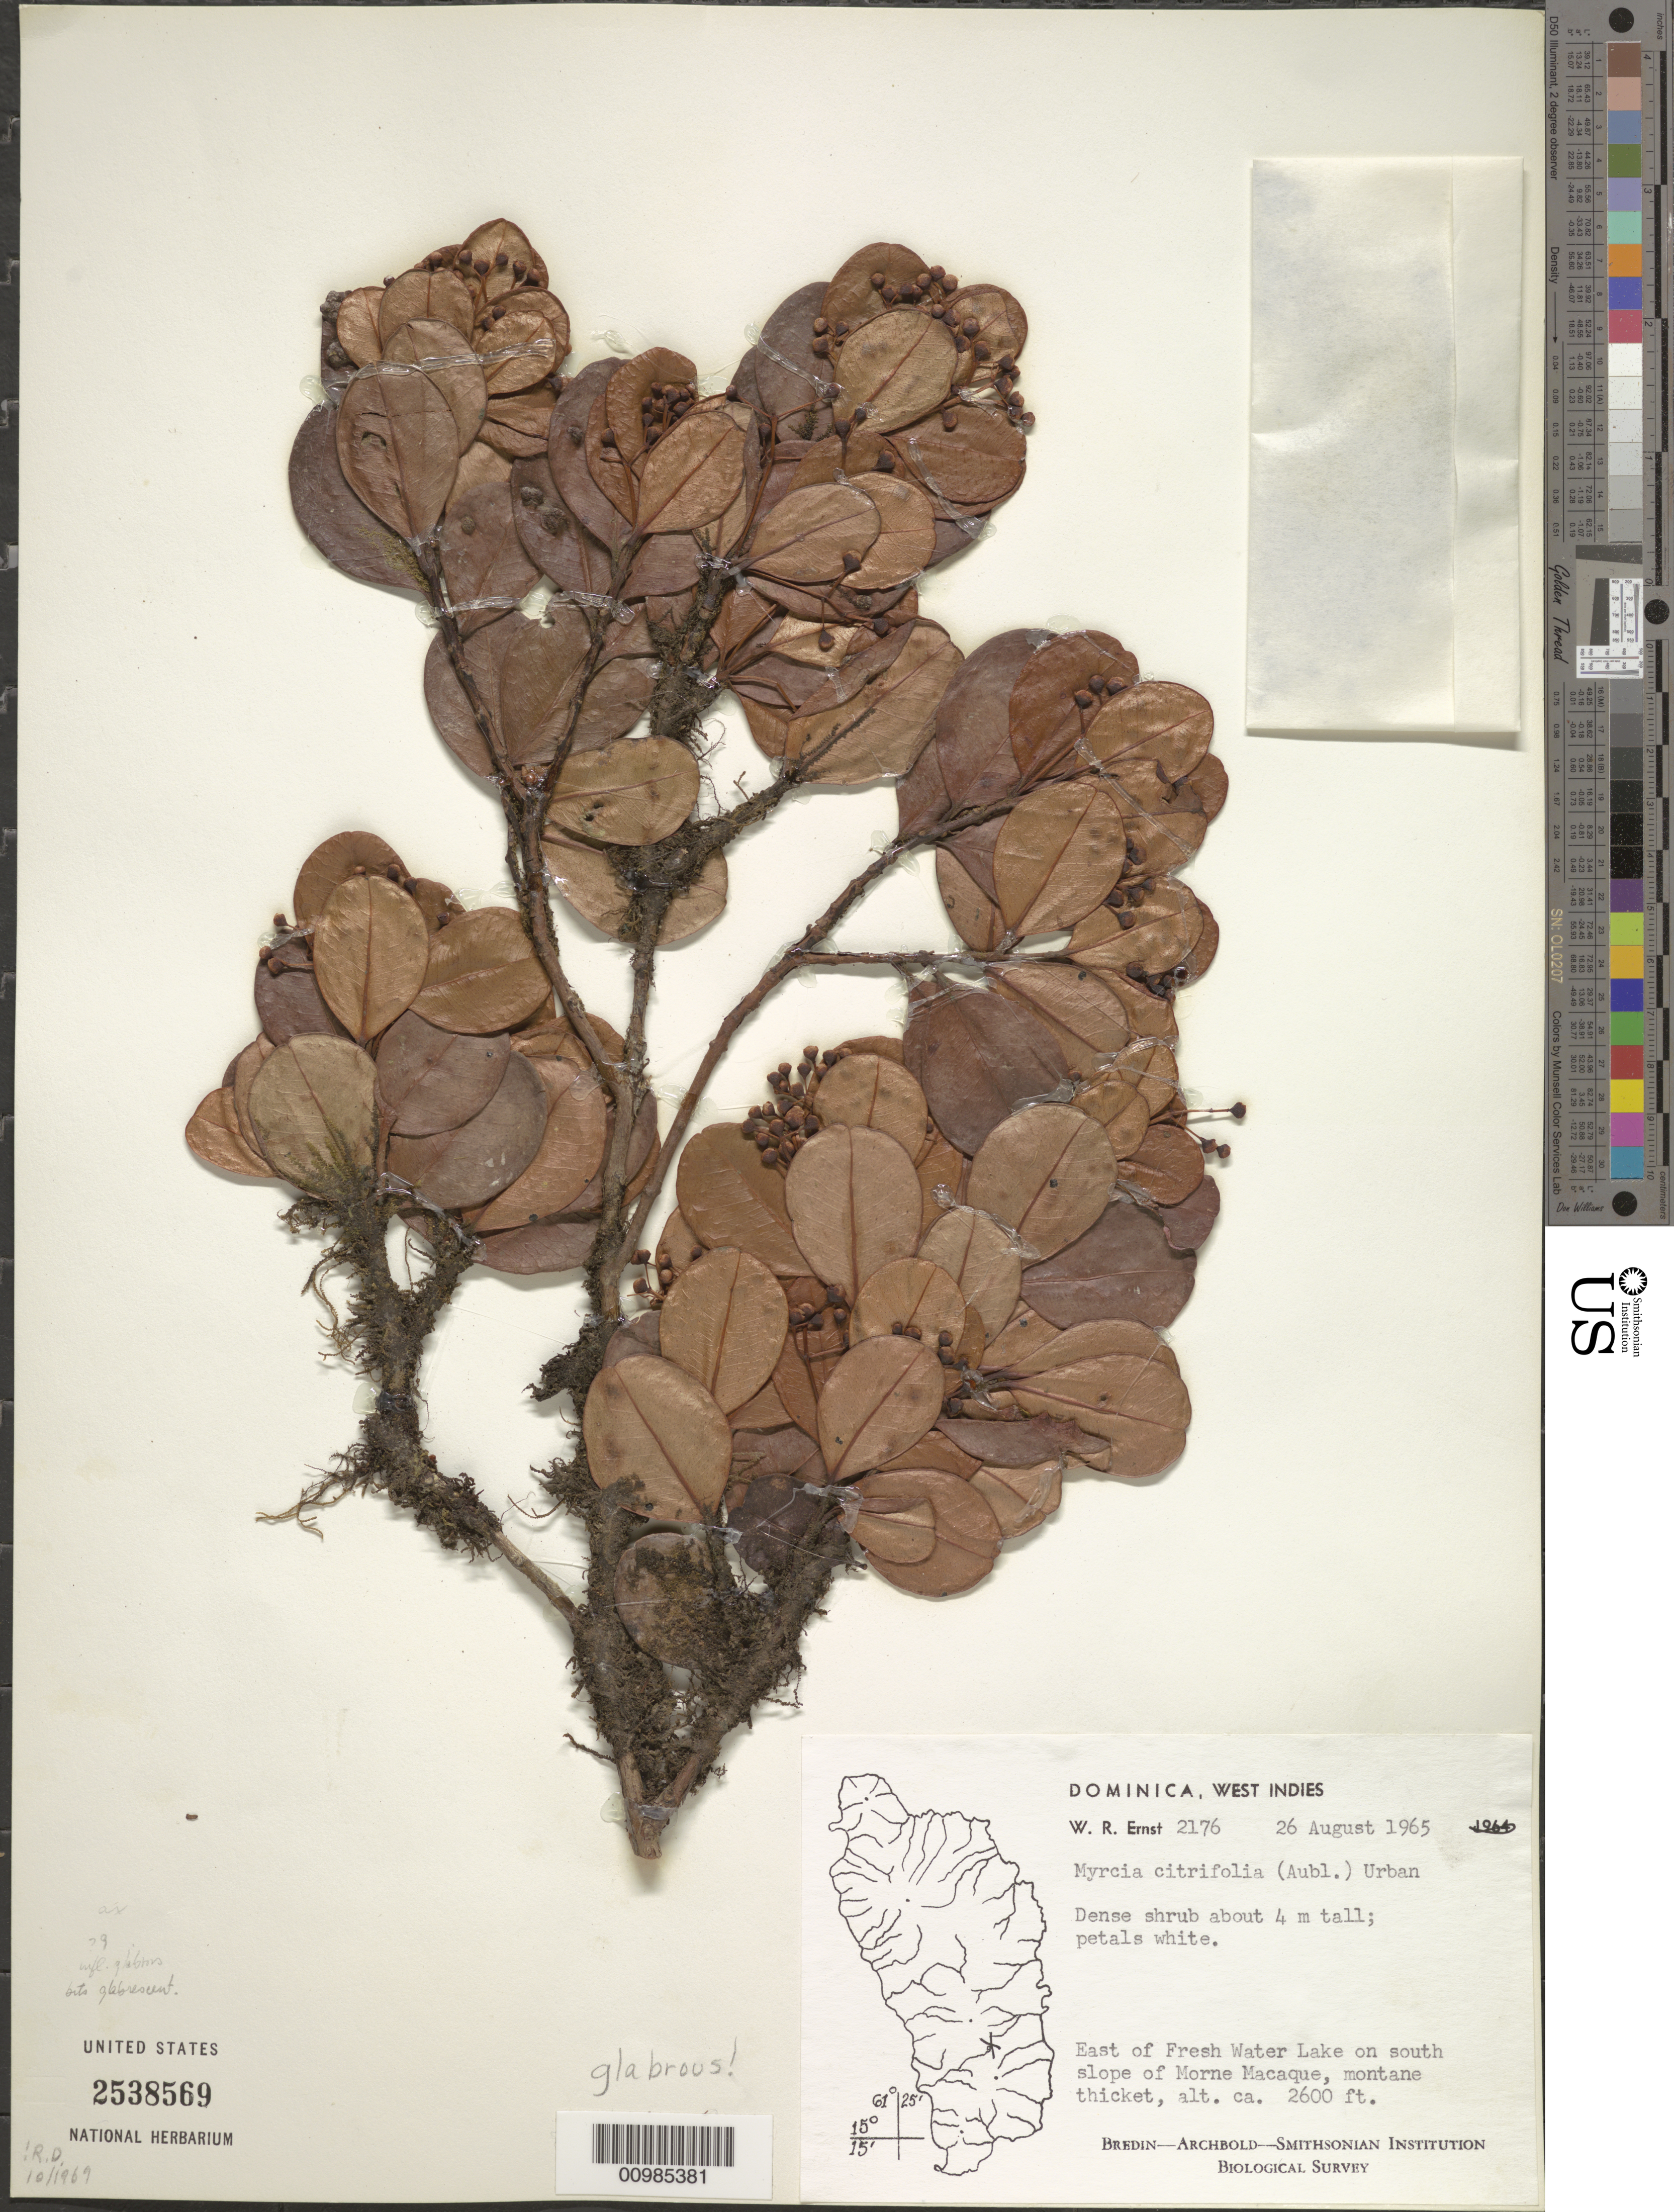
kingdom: Plantae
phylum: Tracheophyta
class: Magnoliopsida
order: Myrtales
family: Myrtaceae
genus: Myrcia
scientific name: Myrcia citrifolia var. imrayana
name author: (Griseb.) Stehlé & Quentin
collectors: W. R. Ernst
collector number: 2176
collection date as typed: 26 Aug 1965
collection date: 1965-08-26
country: Dominica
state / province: St. George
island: Dominica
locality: East of Fresh Water Lake on S slope of Morne Macaque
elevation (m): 488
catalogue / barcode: US 2538569